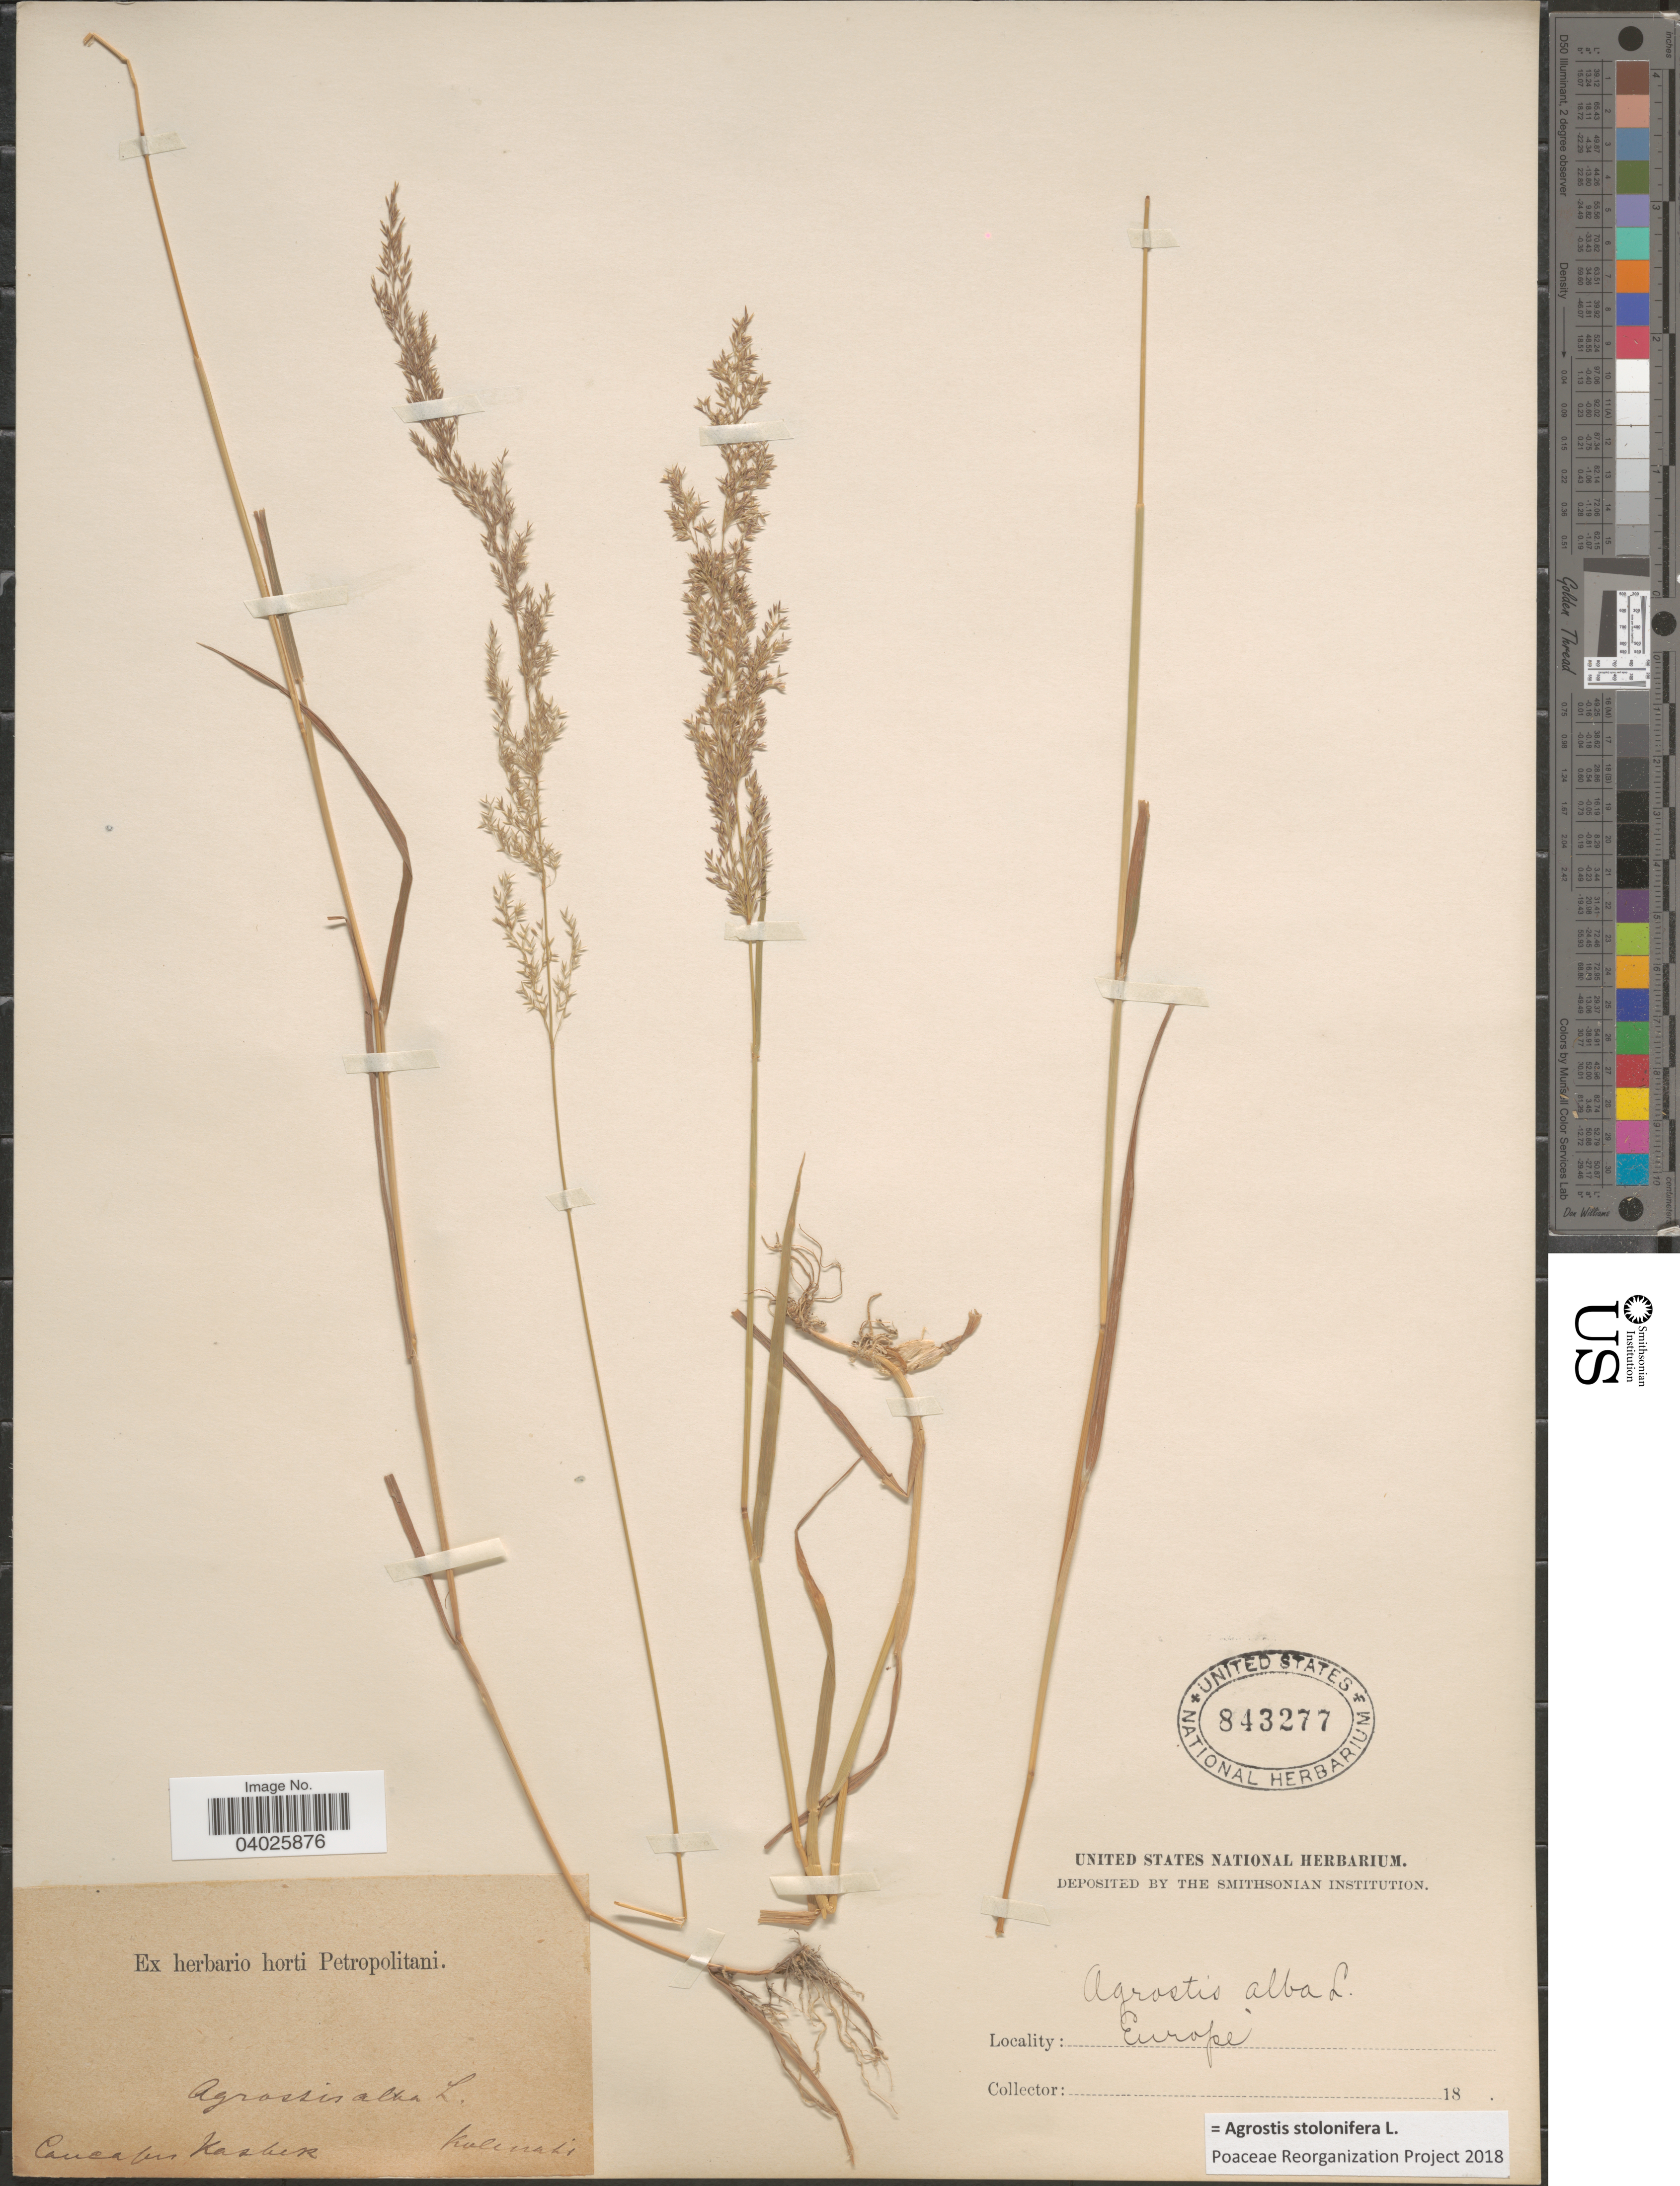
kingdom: Plantae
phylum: Tracheophyta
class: Liliopsida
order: Poales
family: Poaceae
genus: Agrostis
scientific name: Agrostis stolonifera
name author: L.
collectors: Kolenati, --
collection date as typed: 18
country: Georgia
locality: Caucasus Kasbek. Europe.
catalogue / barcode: US 843277